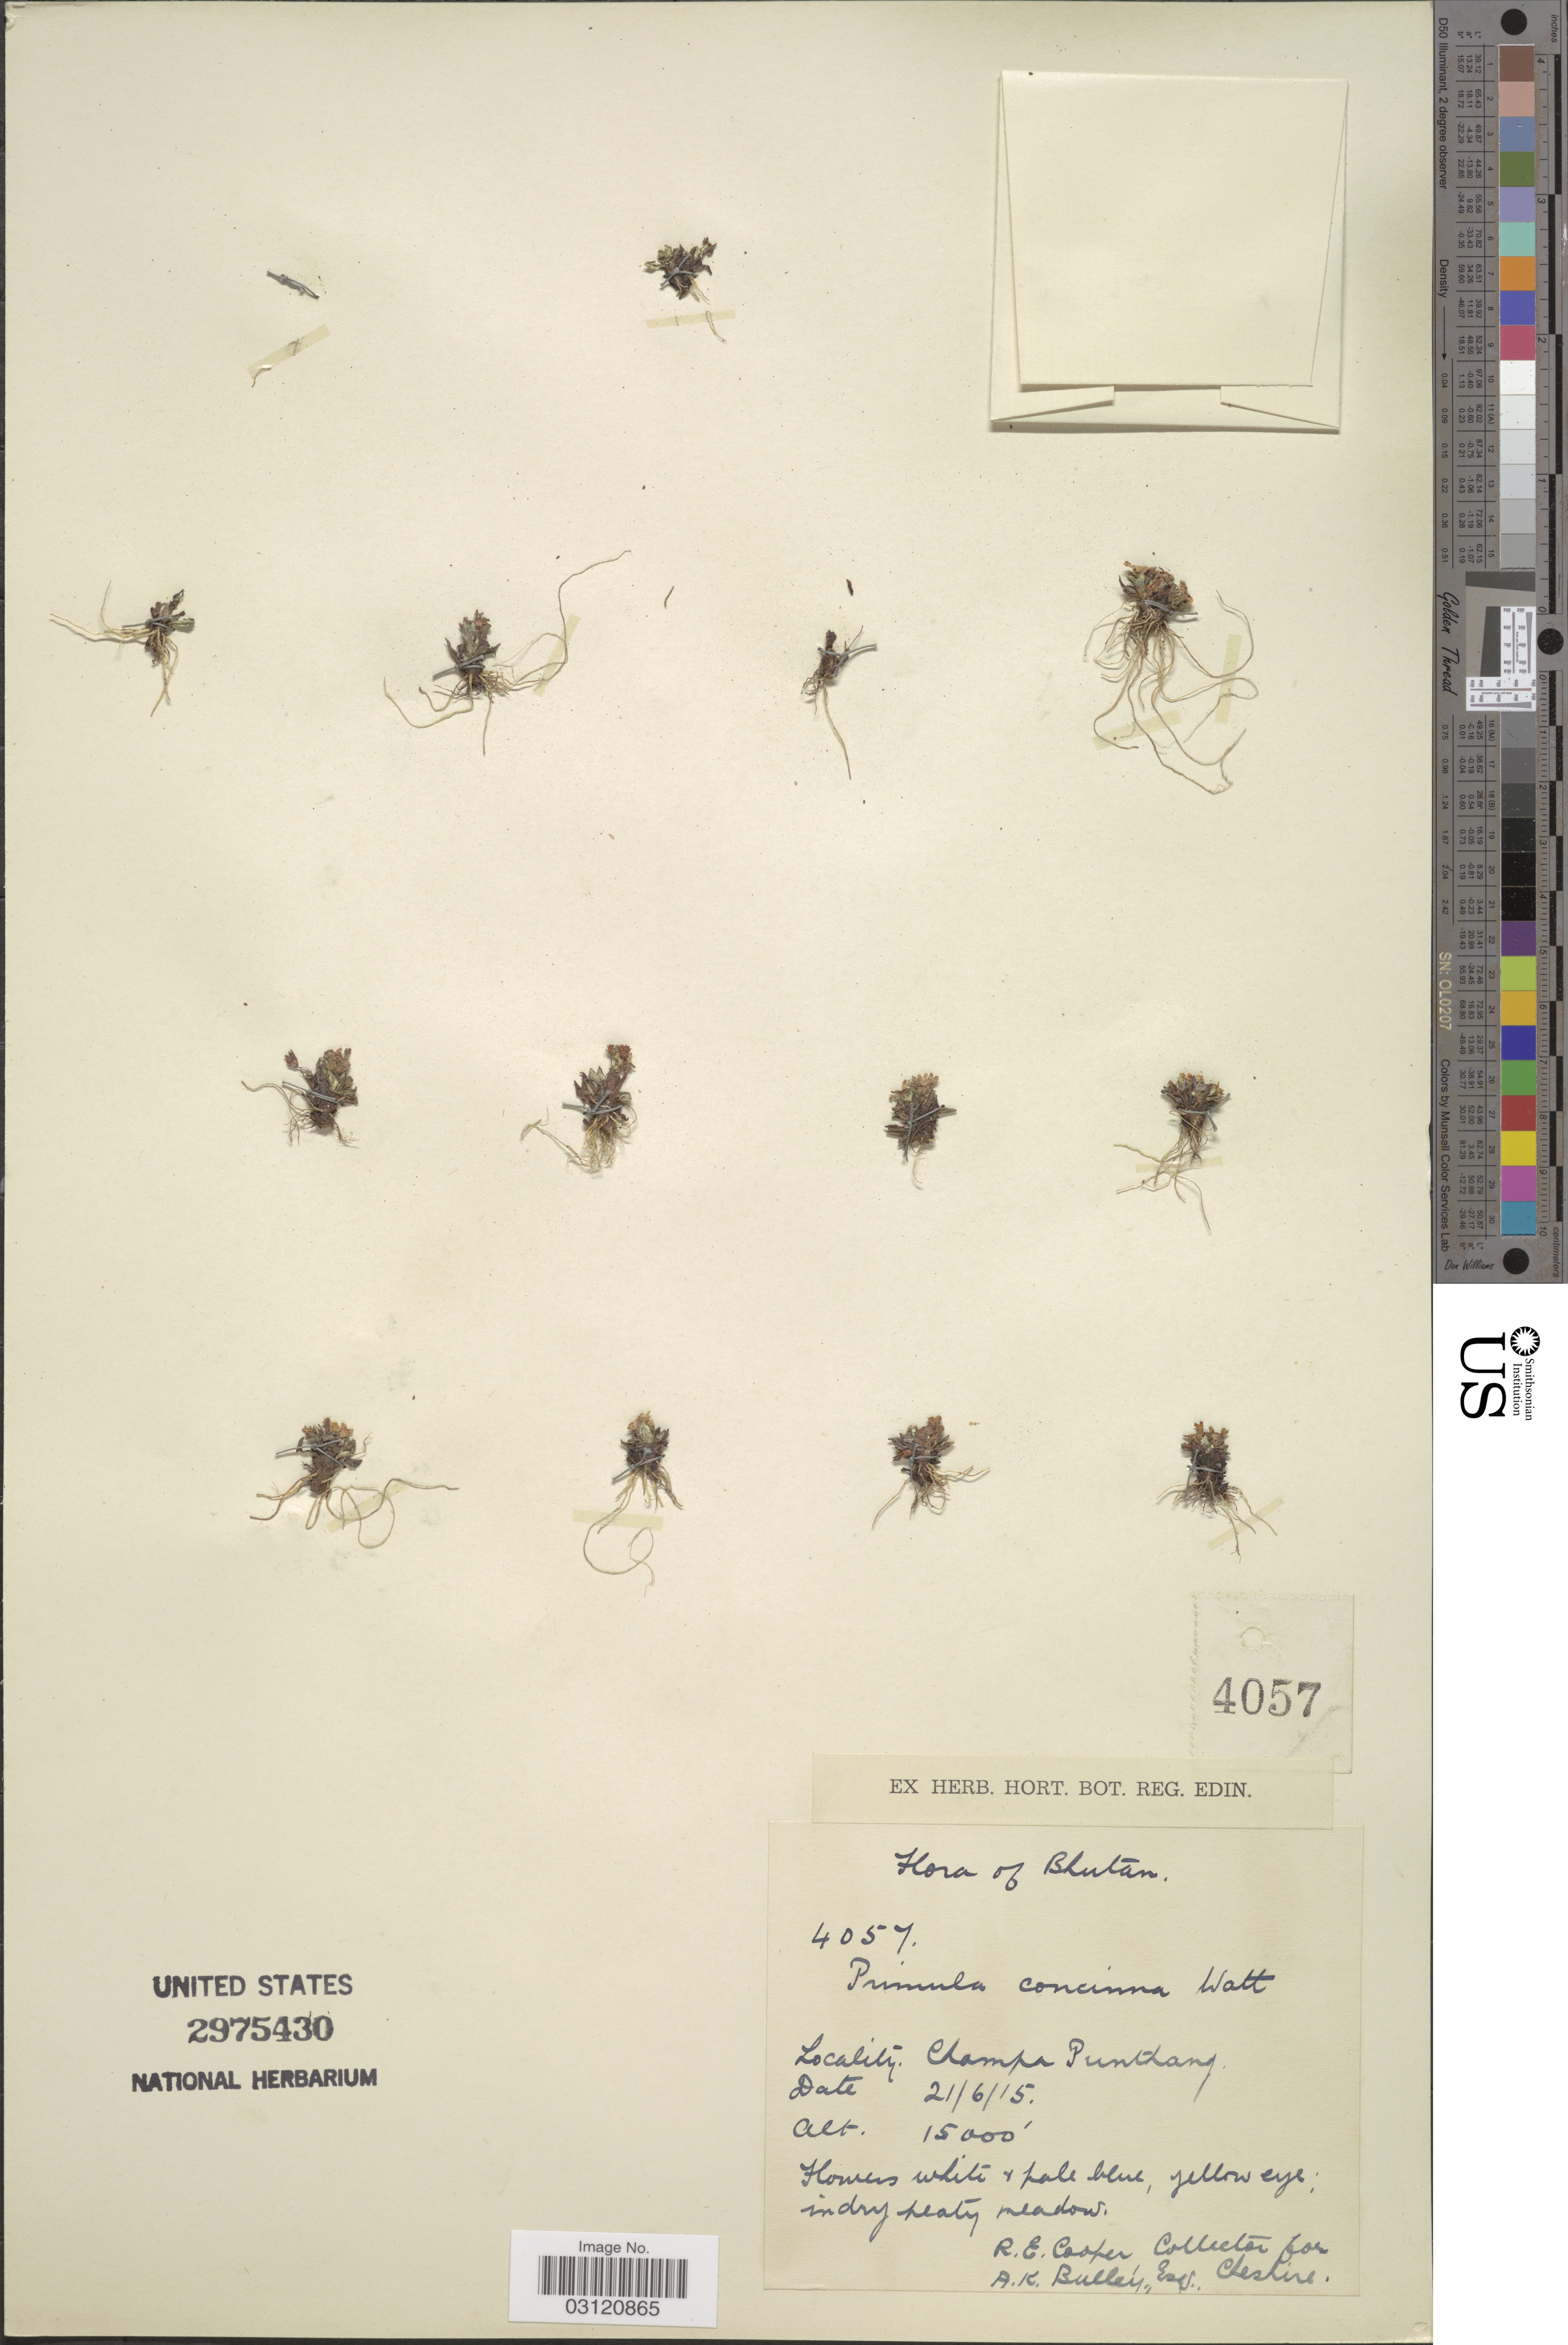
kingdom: Plantae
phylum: Tracheophyta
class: Magnoliopsida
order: Ericales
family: Primulaceae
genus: Primula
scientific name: Primula concinna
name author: Watt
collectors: R. E. Cooper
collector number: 4057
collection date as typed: Transcribed d/m/y: 21/6/15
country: Bhutan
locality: Champa Pumthang.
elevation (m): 4572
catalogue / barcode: US 2975430